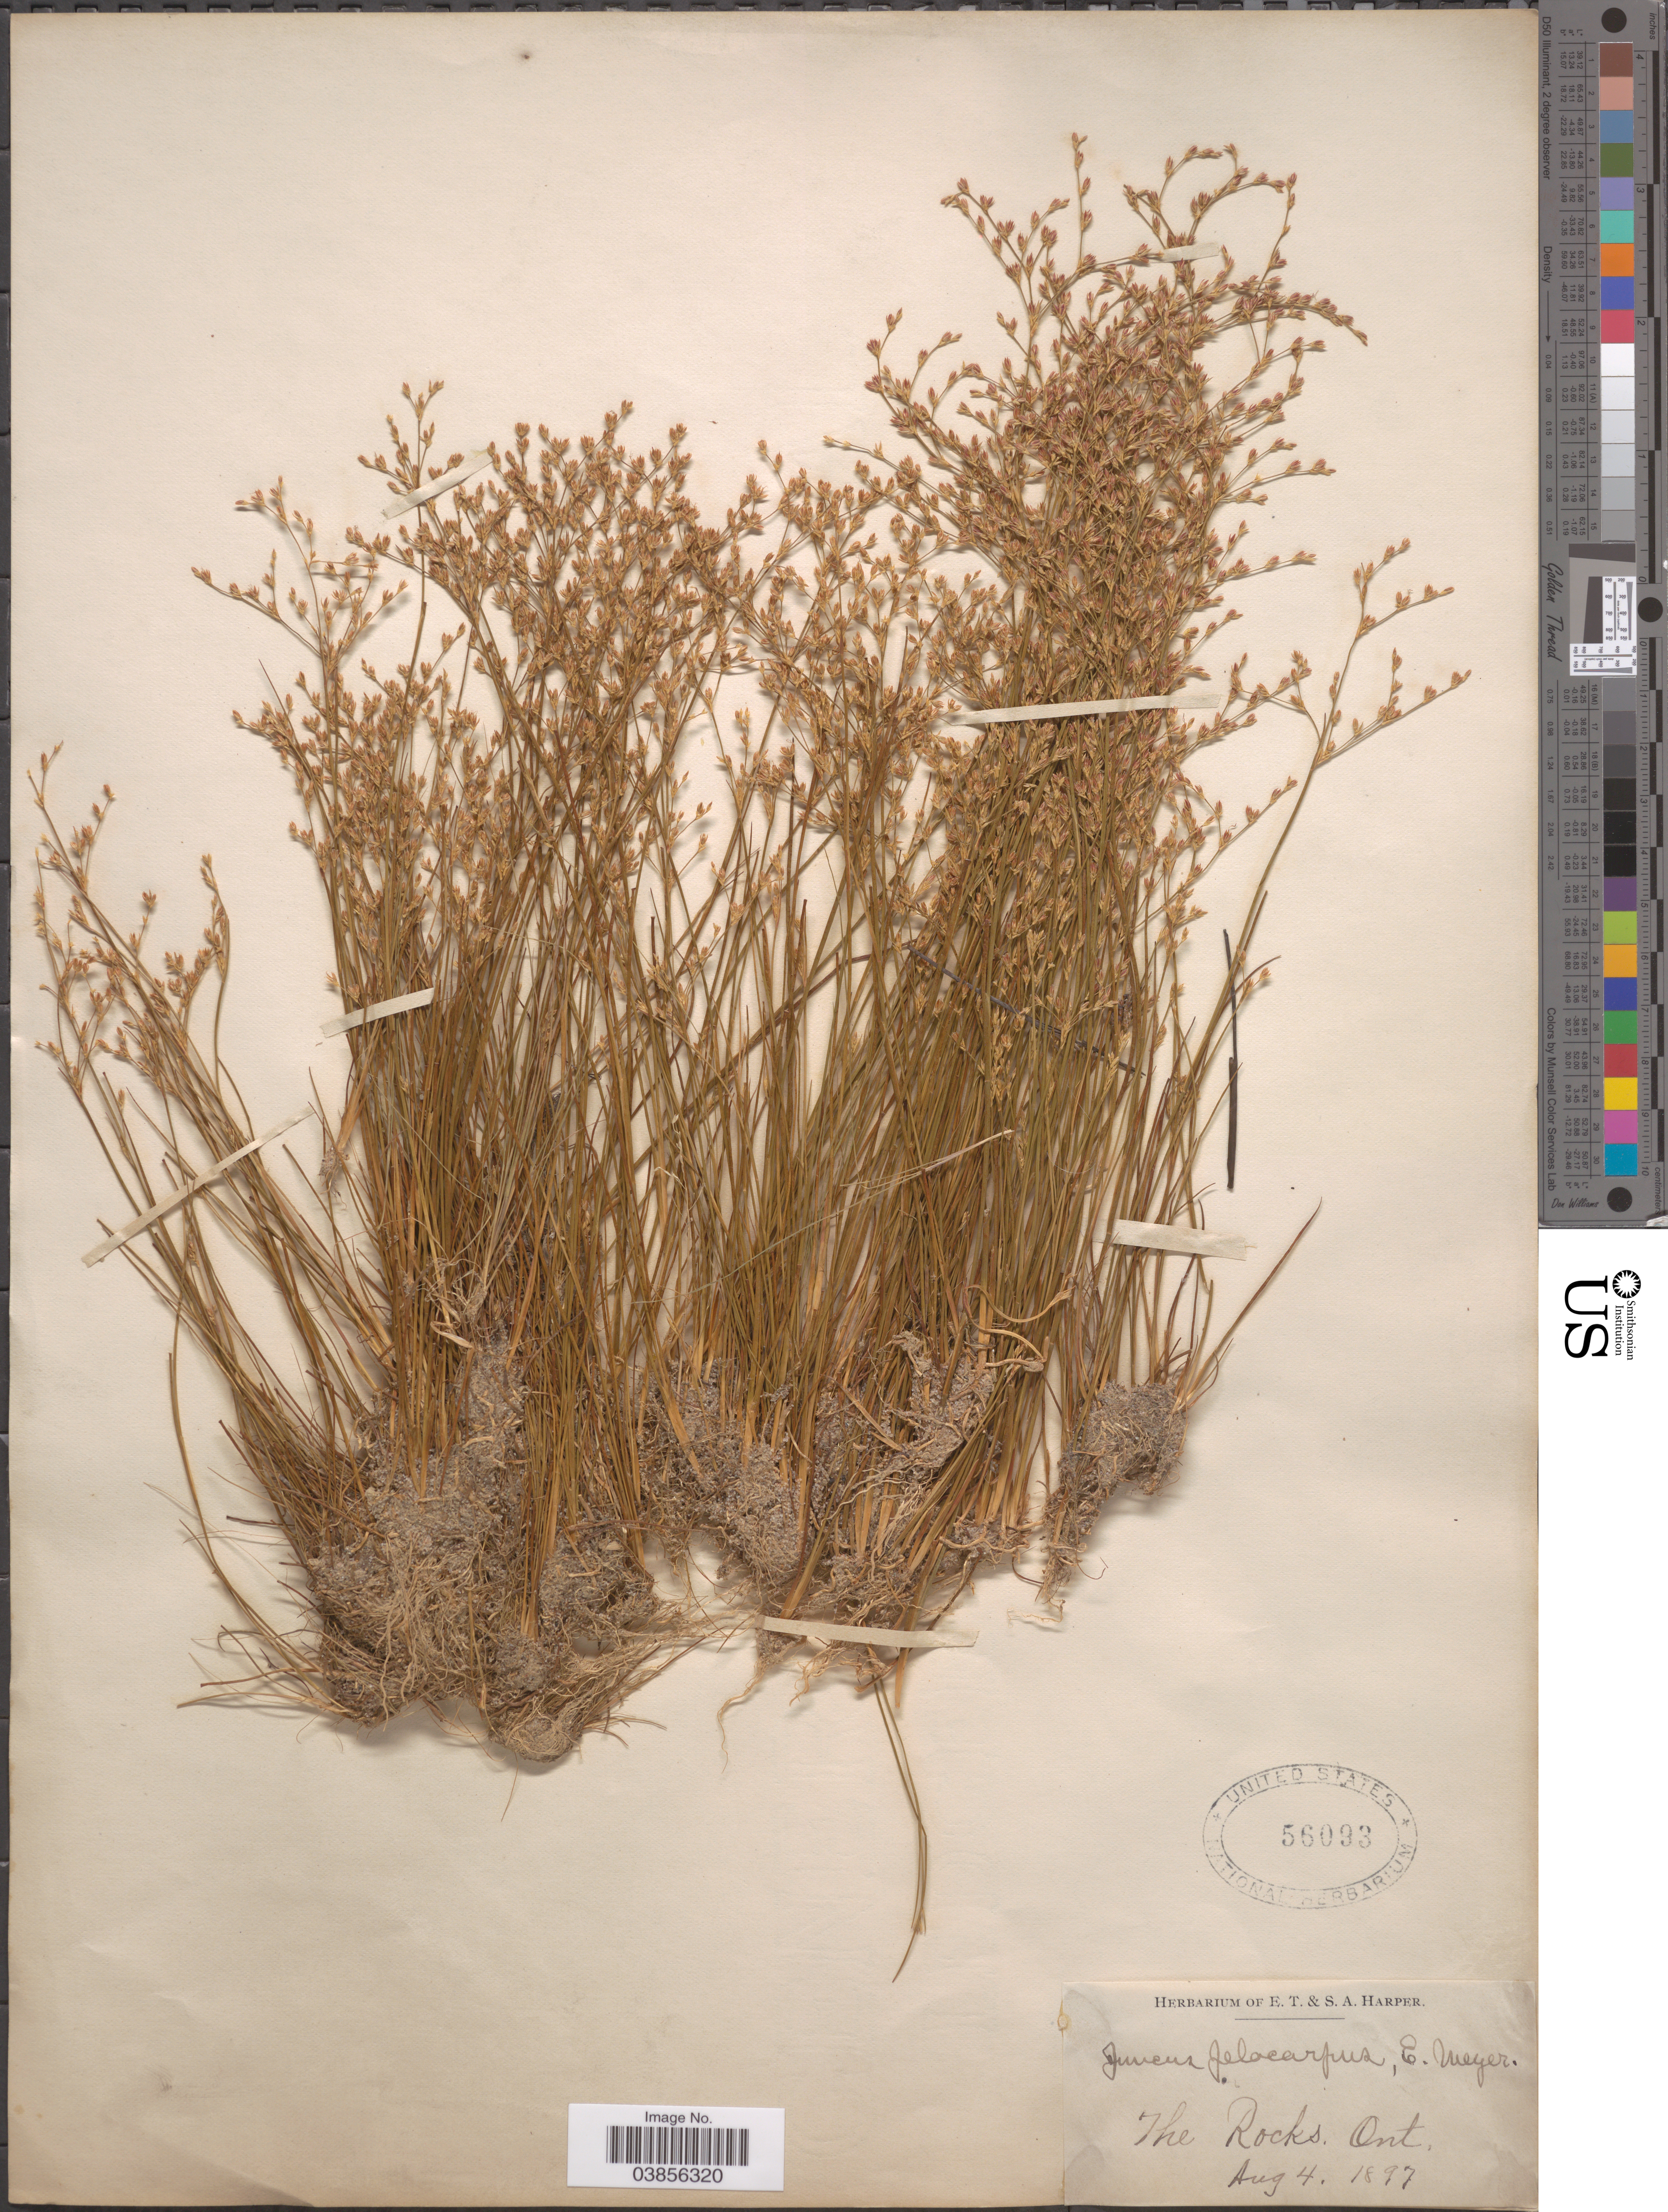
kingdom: Plantae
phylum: Tracheophyta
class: Liliopsida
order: Poales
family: Juncaceae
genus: Juncus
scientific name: Juncus pelocarpus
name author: E. Mey.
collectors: ex herb. of E. T. & S. A. Harper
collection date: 1897-08-04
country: Canada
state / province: Ontario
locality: The Rocks.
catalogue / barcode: US 56093